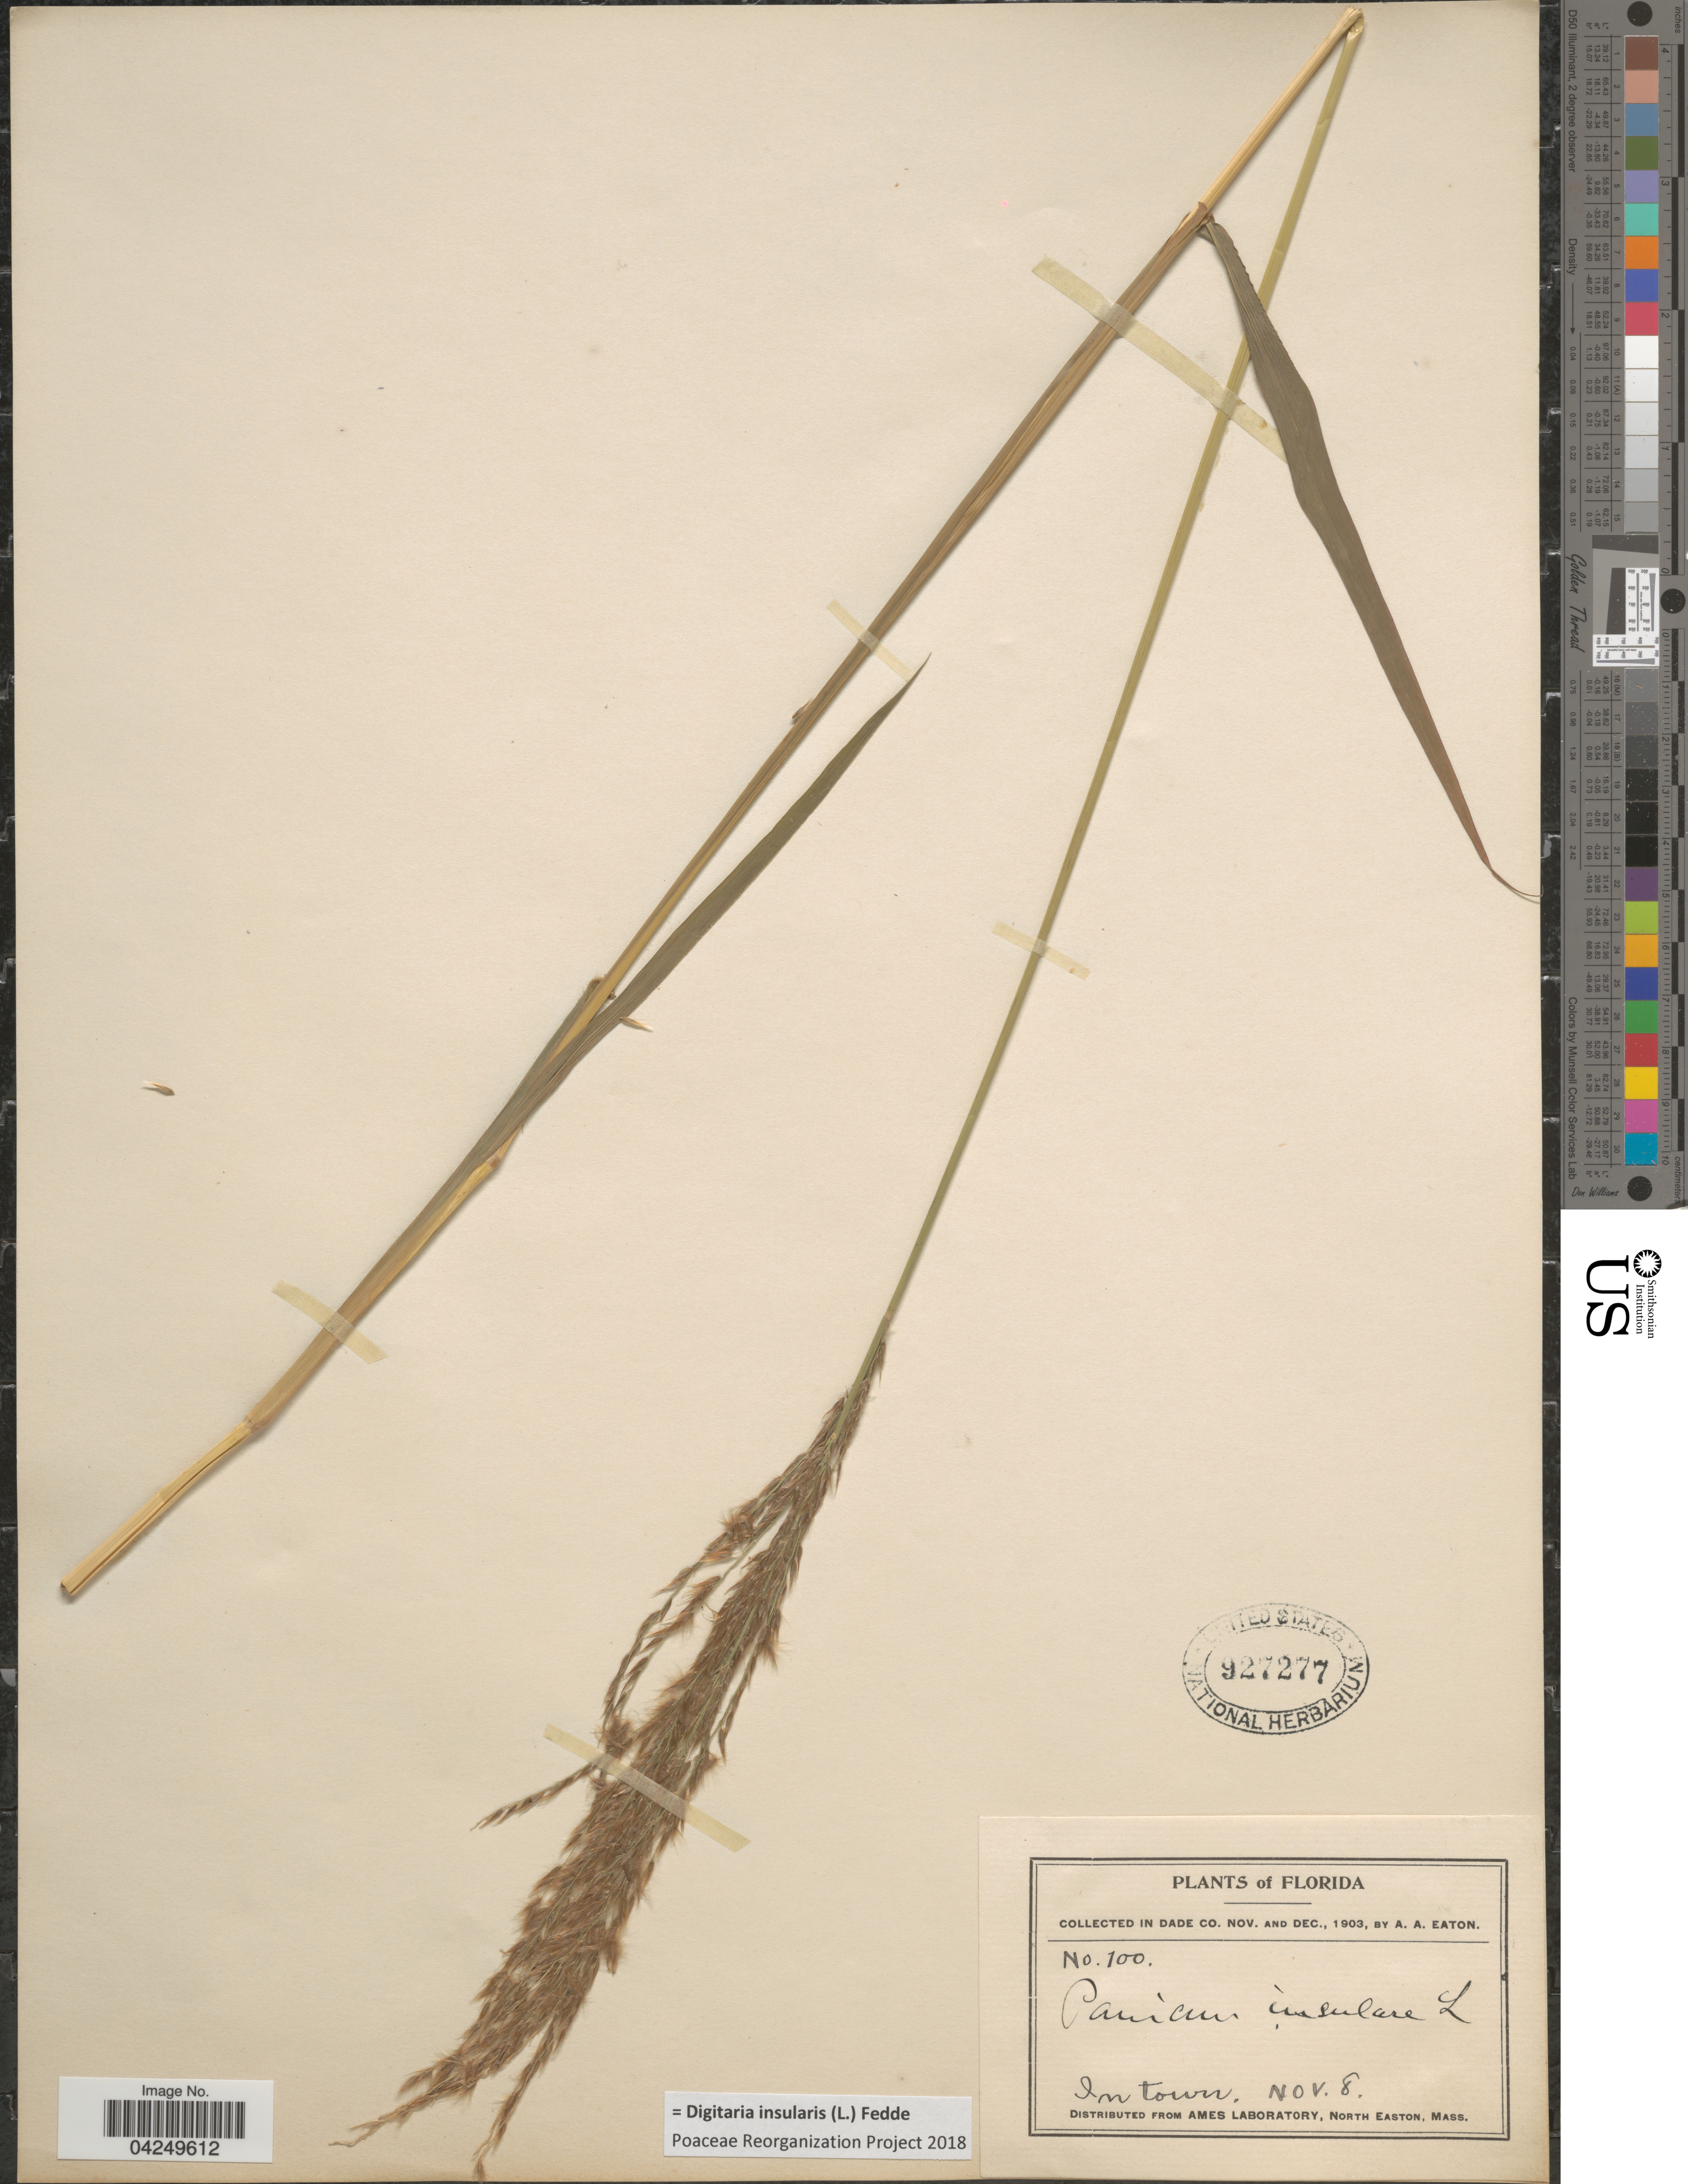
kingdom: Plantae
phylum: Tracheophyta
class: Liliopsida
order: Poales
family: Poaceae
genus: Digitaria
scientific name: Digitaria insularis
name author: (L.) Fedde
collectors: A. A. Eaton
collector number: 100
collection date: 1903-11-08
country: United States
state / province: Florida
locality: In Dade Co. In town.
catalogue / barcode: US 927277